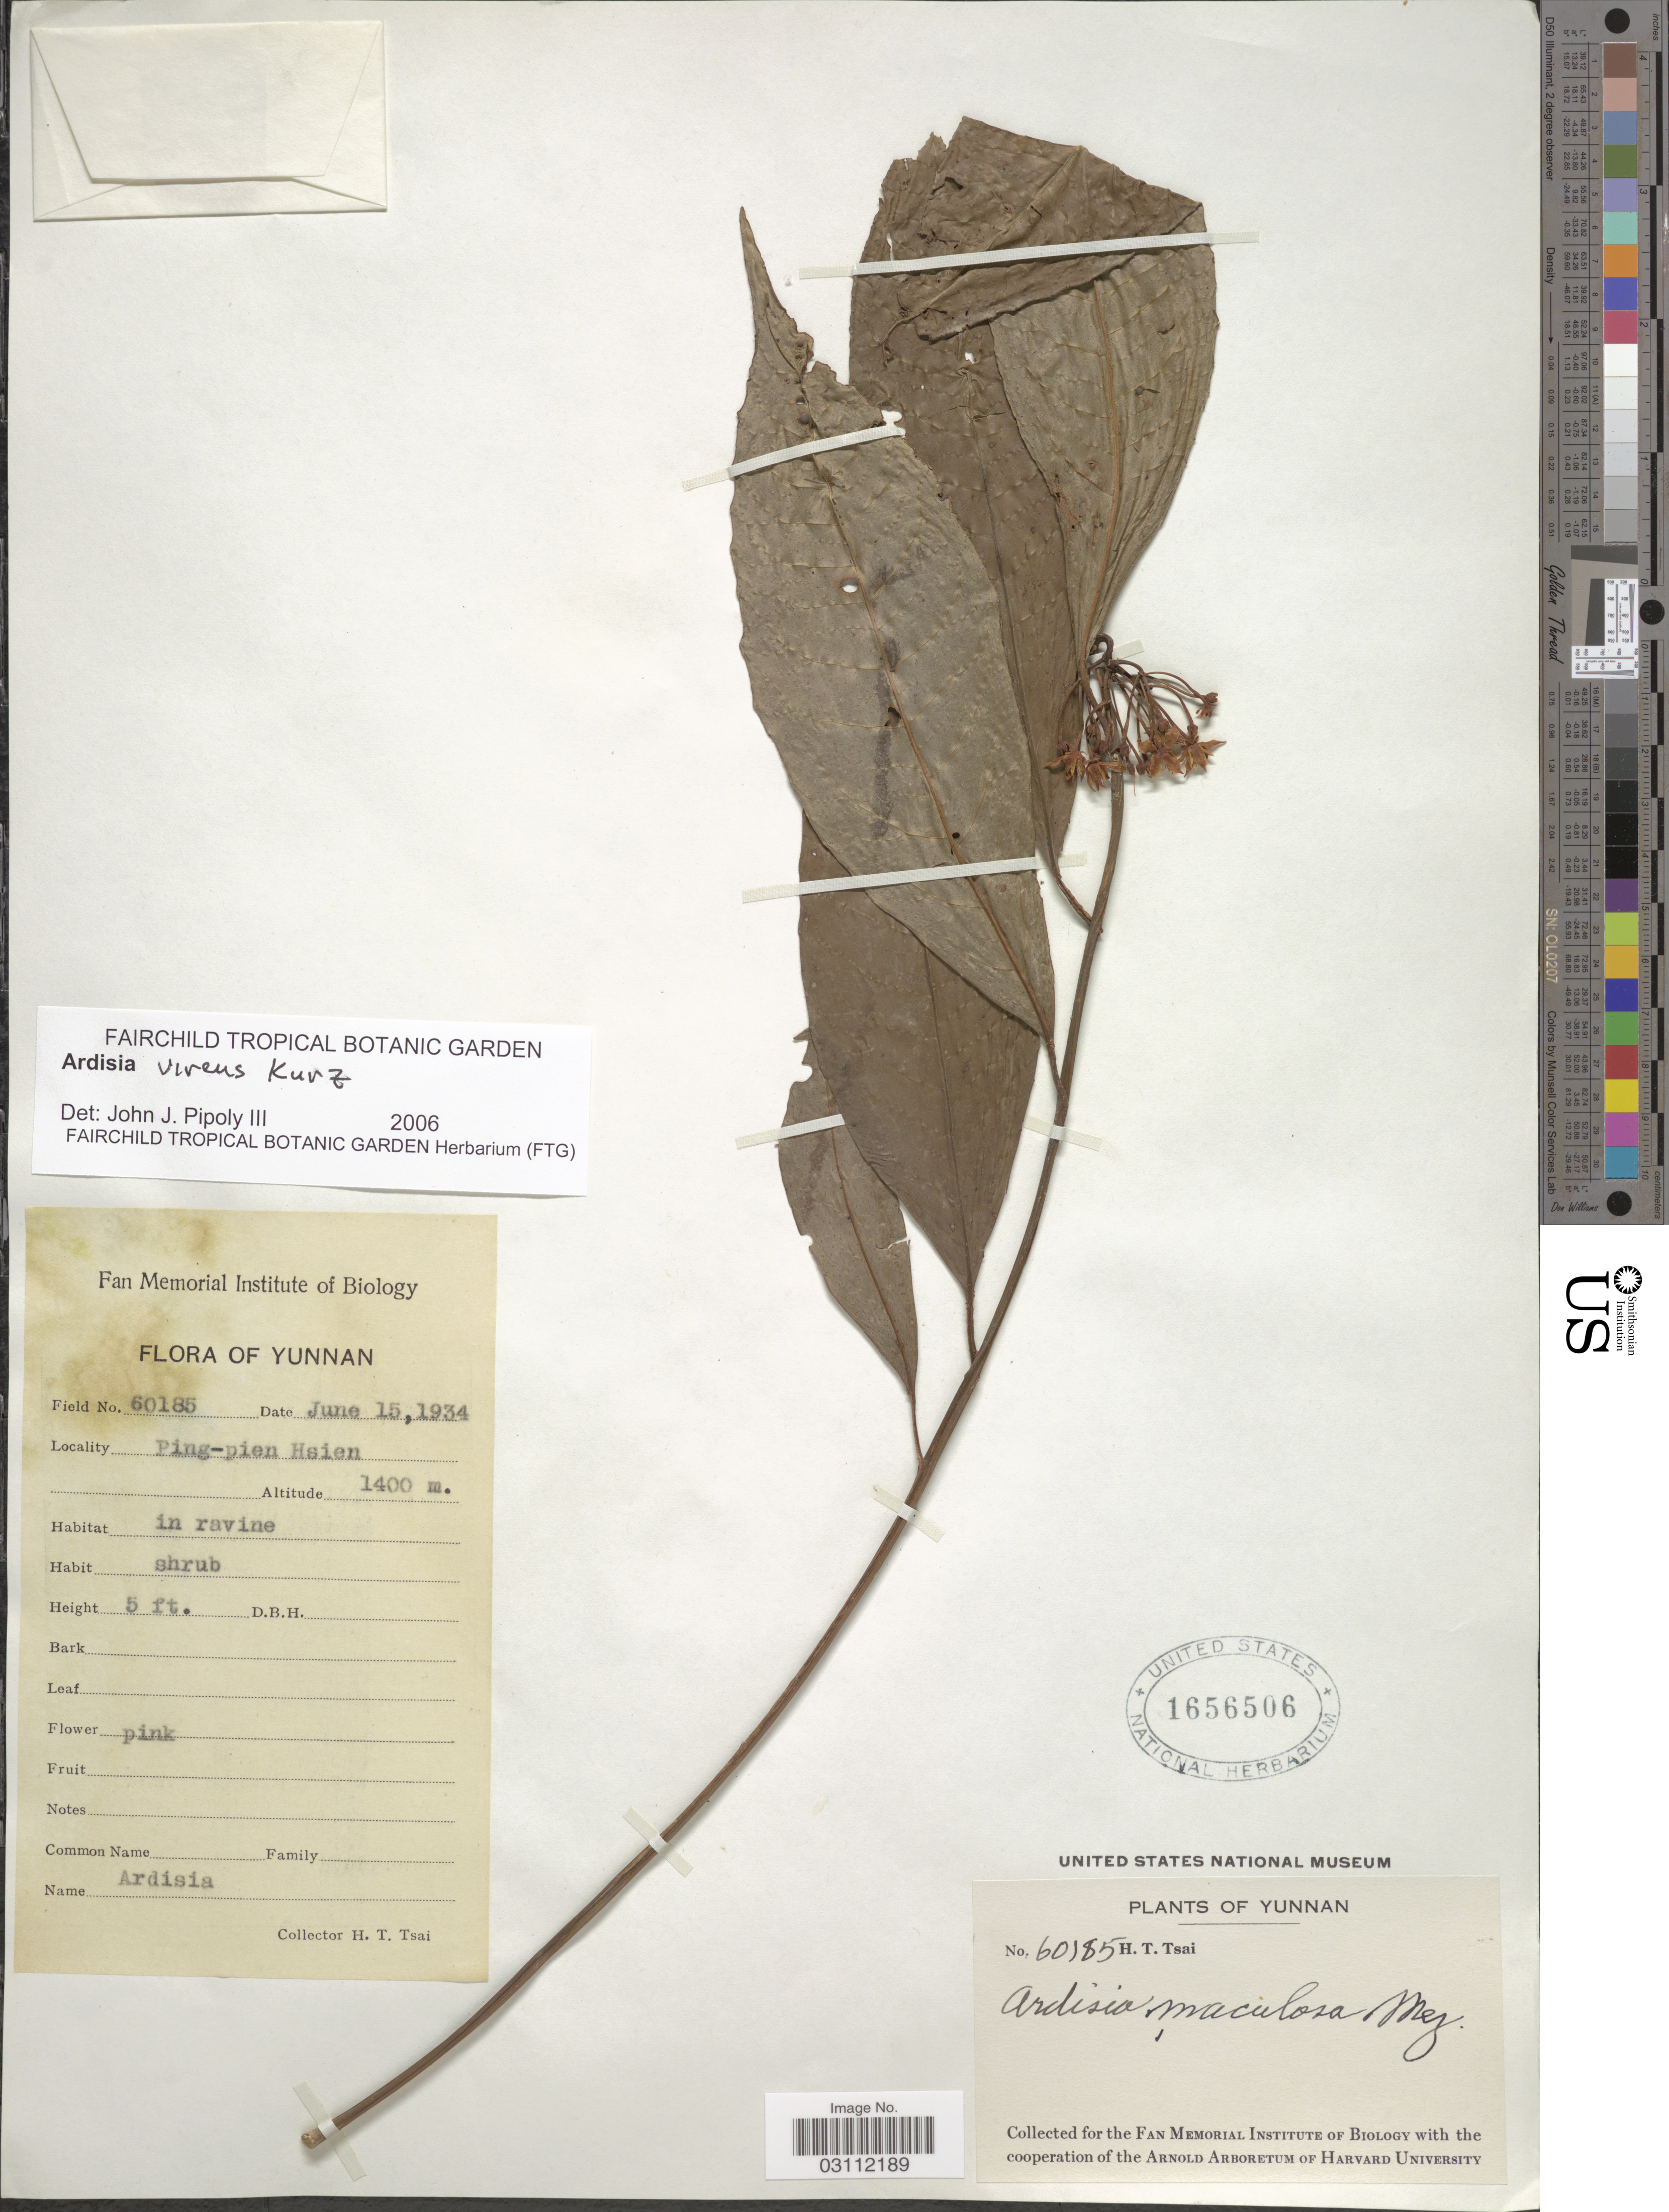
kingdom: Plantae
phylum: Tracheophyta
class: Magnoliopsida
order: Ericales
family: Primulaceae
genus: Ardisia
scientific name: Ardisia virens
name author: Kurz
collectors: H. Tsai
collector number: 60185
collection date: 1934-06-15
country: China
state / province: Yunnan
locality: Ping-pien Hsien.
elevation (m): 1400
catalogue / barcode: US 1656506